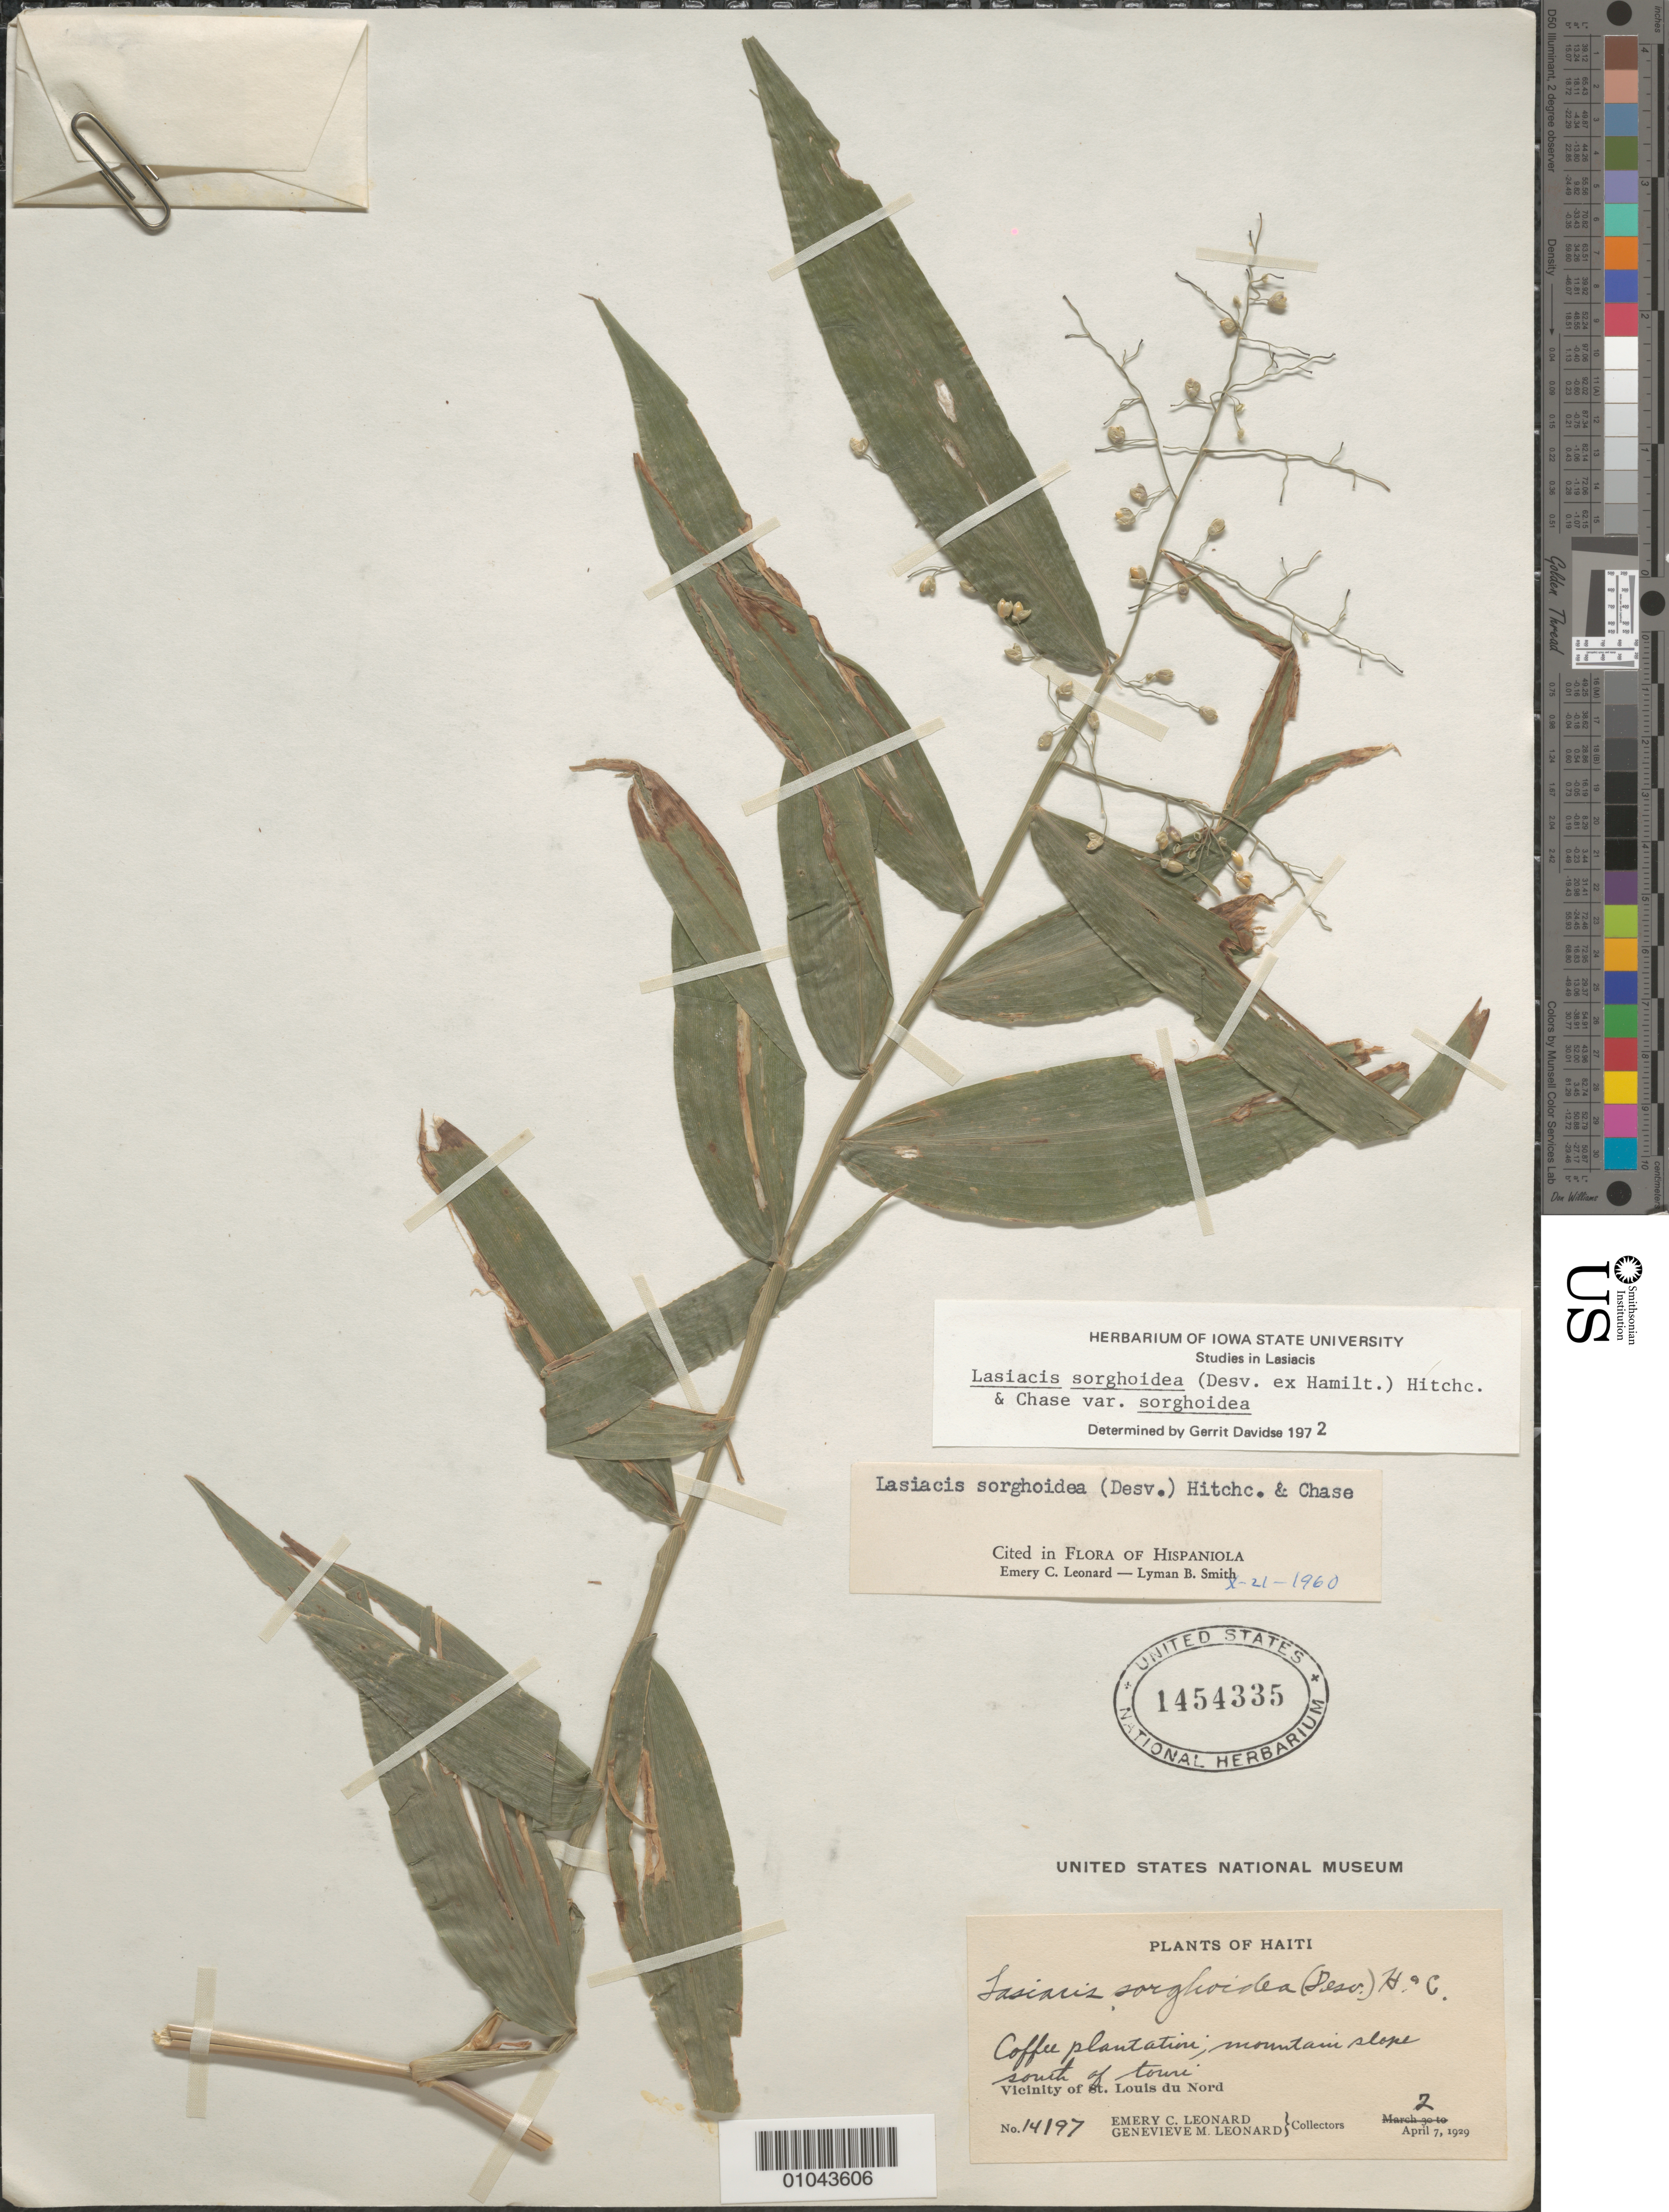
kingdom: Plantae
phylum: Tracheophyta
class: Liliopsida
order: Poales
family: Poaceae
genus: Lasiacis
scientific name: Lasiacis sorghoidea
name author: (Desv. ex Ham.) Hitchc. & Chase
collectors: E. C. Leonard & G. M. Leonard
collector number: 14197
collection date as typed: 02 Apr 1929 and 07 Apr 1929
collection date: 1929-04-02,1929-04-07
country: Haiti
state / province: Grand'Anse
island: Hispaniola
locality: Vicinity of St. Louis du Nord, Coffee Plantation; Mountain slope south of town.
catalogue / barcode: US 1454335